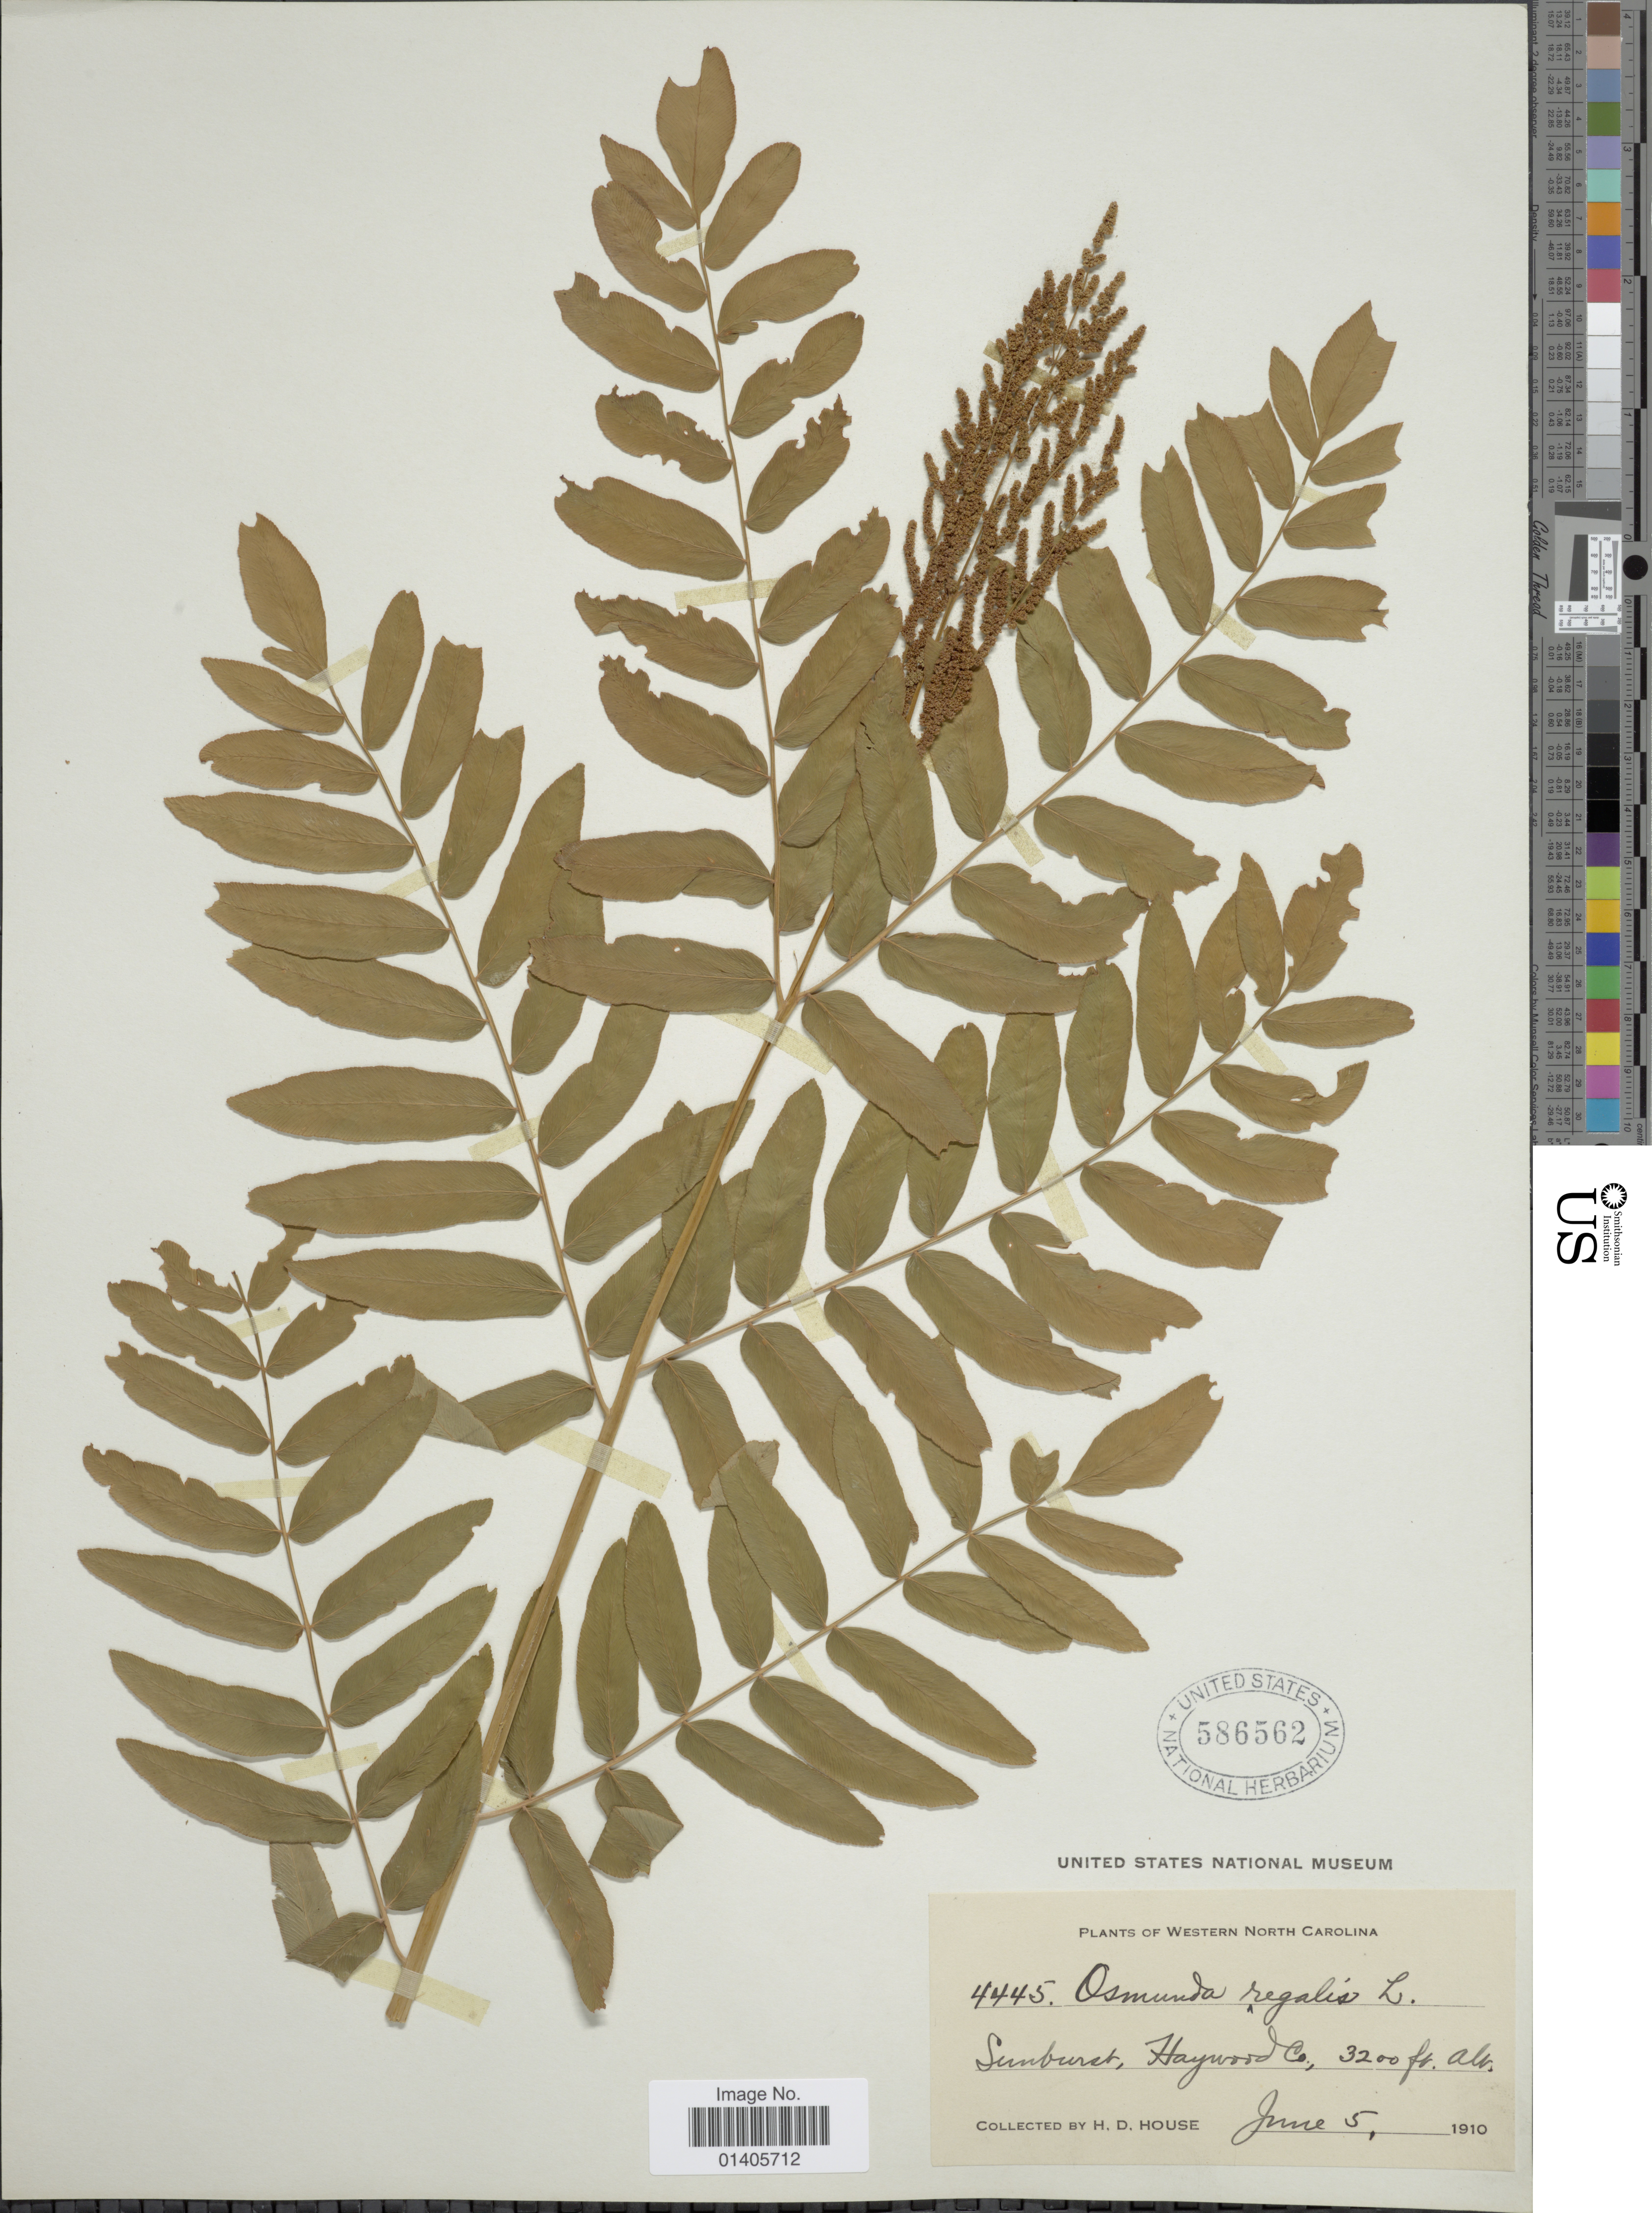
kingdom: Plantae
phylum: Tracheophyta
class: Polypodiopsida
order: Osmundales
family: Osmundaceae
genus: Osmunda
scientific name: Osmunda regalis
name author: L.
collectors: H. D. House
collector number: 4445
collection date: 1910-06-05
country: United States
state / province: North Carolina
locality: Western North Carolina, Sunburst, Haywood Co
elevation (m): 975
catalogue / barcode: US 586562